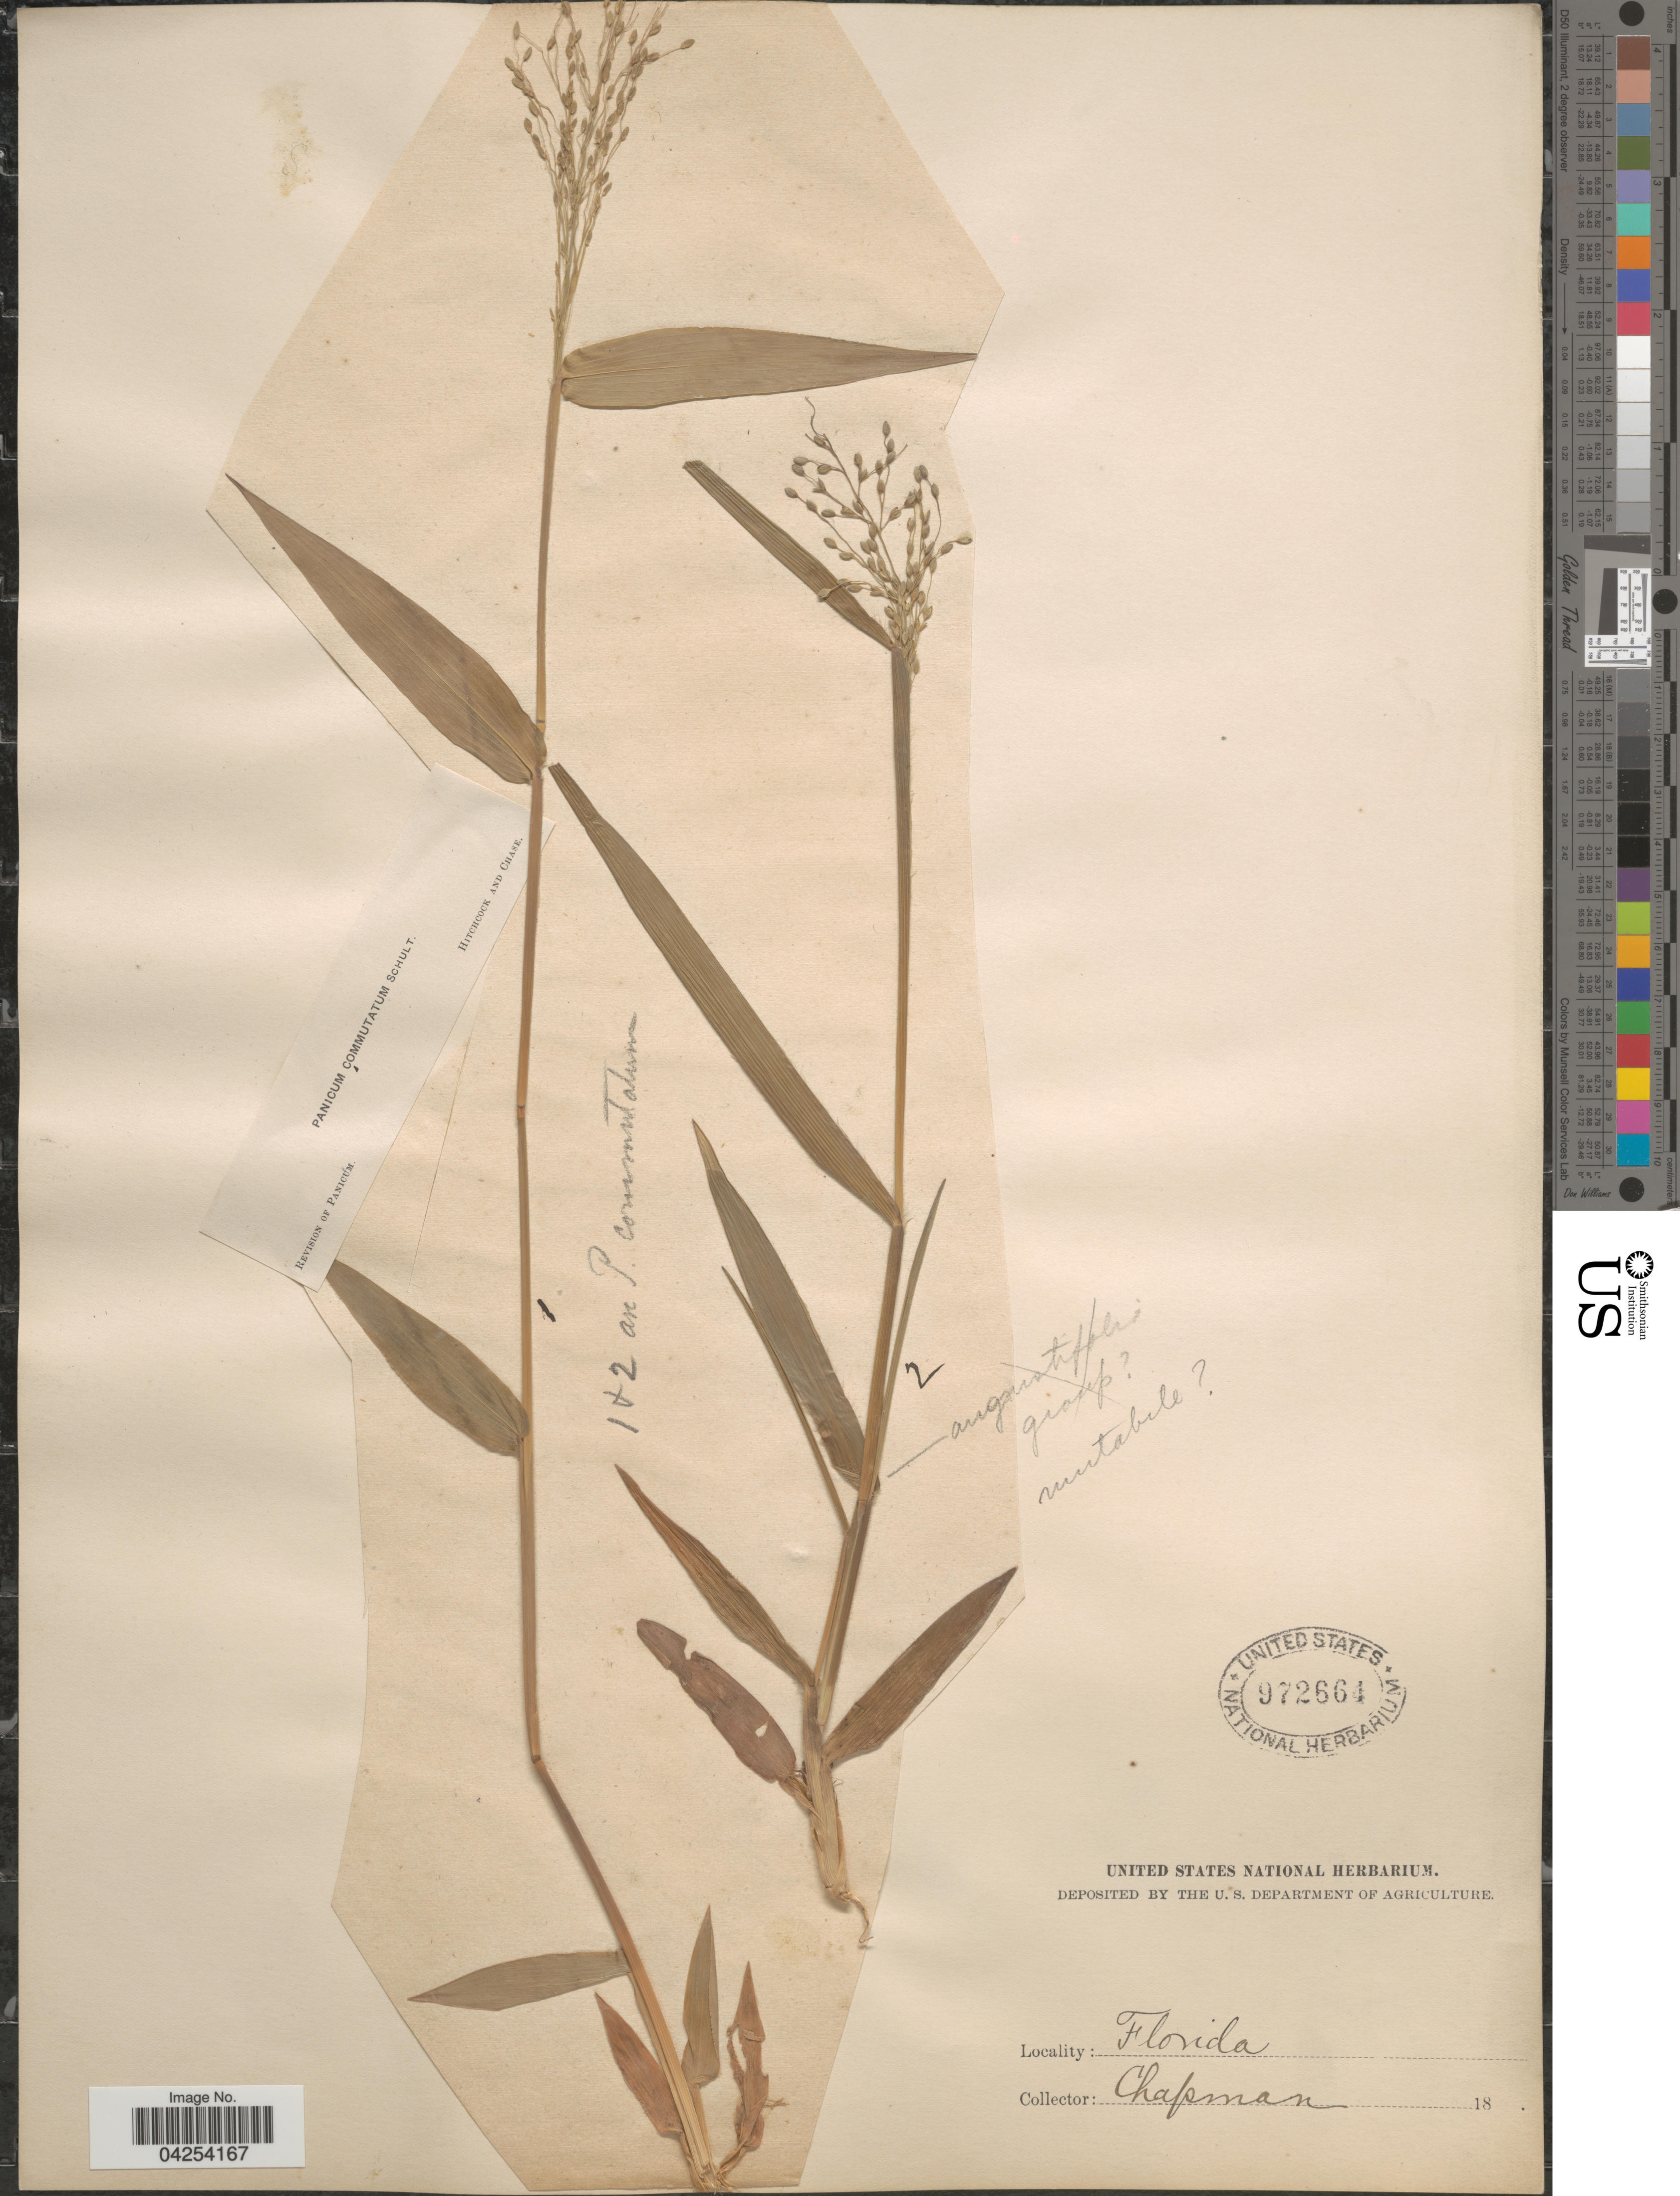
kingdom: Plantae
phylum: Tracheophyta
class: Liliopsida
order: Poales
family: Poaceae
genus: Dichanthelium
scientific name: Dichanthelium commutatum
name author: (Schult.) Gould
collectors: A. Chapman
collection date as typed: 18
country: United States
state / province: Florida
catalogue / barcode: US 972664